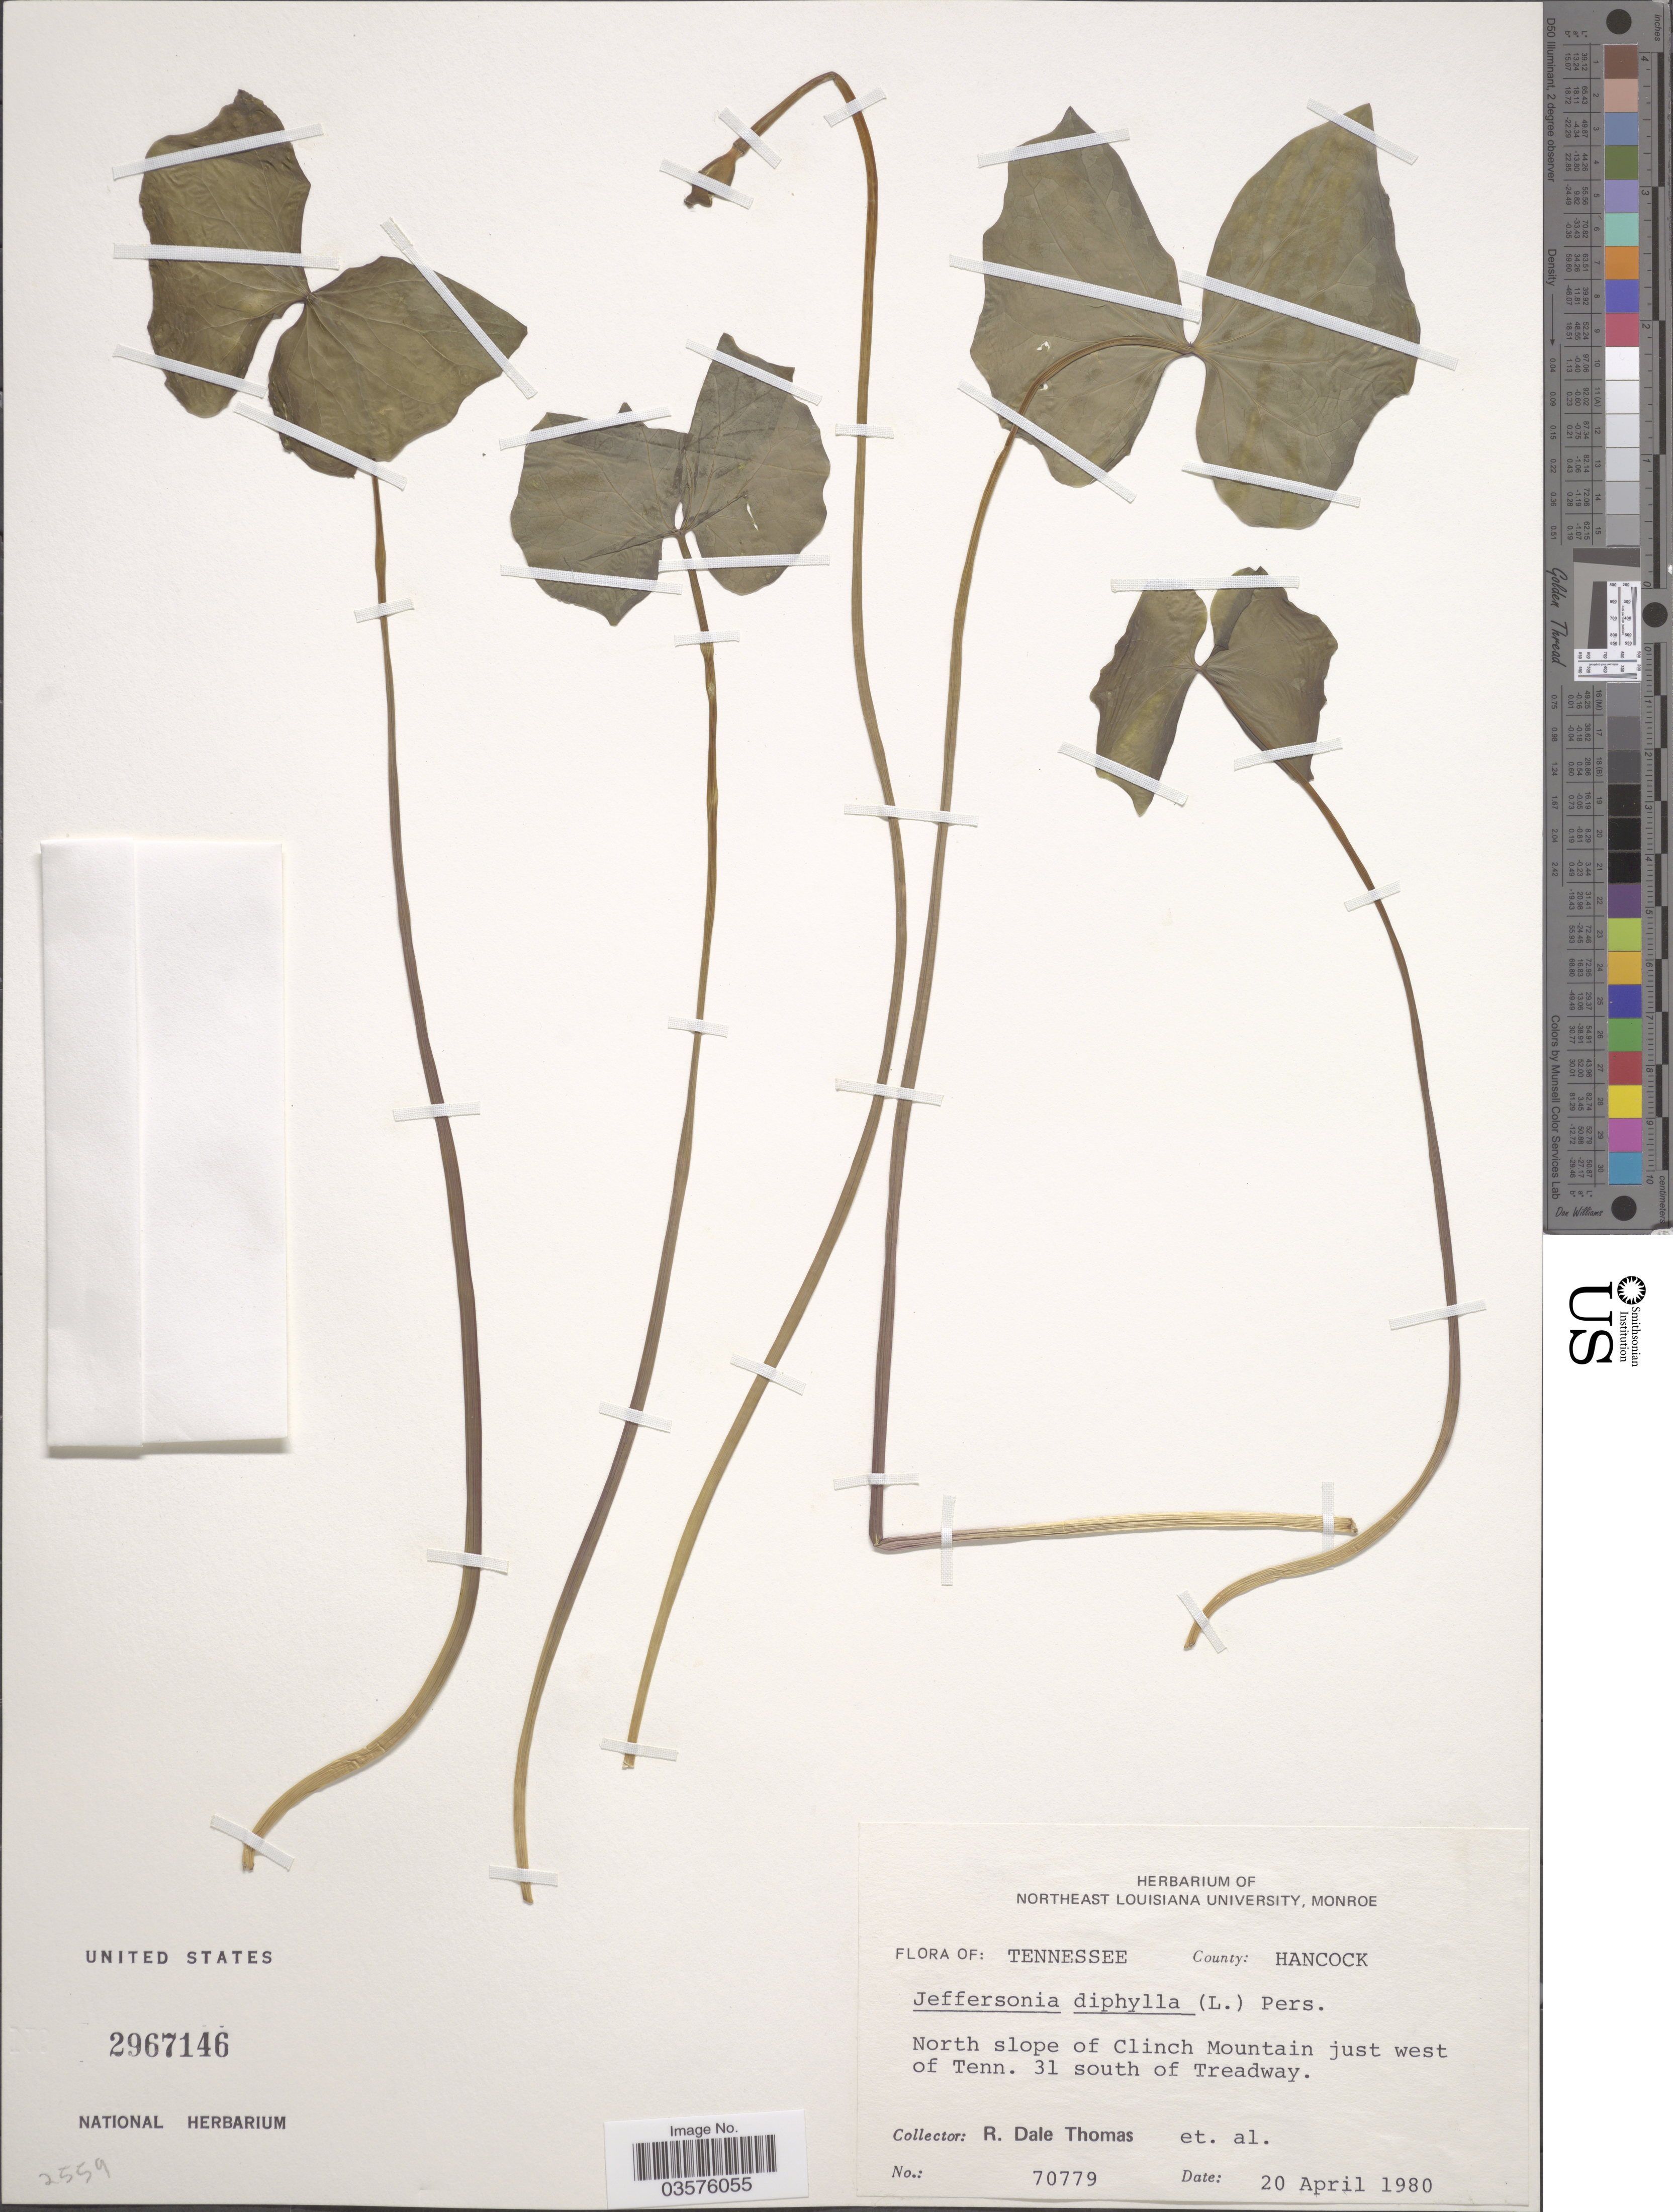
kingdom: Plantae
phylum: Tracheophyta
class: Magnoliopsida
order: Ranunculales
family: Berberidaceae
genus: Jeffersonia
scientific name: Jeffersonia diphylla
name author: (L.) Pers.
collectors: R. Thomas & et al.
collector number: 70779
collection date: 1980-04-20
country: United States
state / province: Tennessee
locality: County: Hancock. North slope of Clinch Mountain just west of Tenn. 31 south of Treadway.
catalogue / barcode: US 2967146